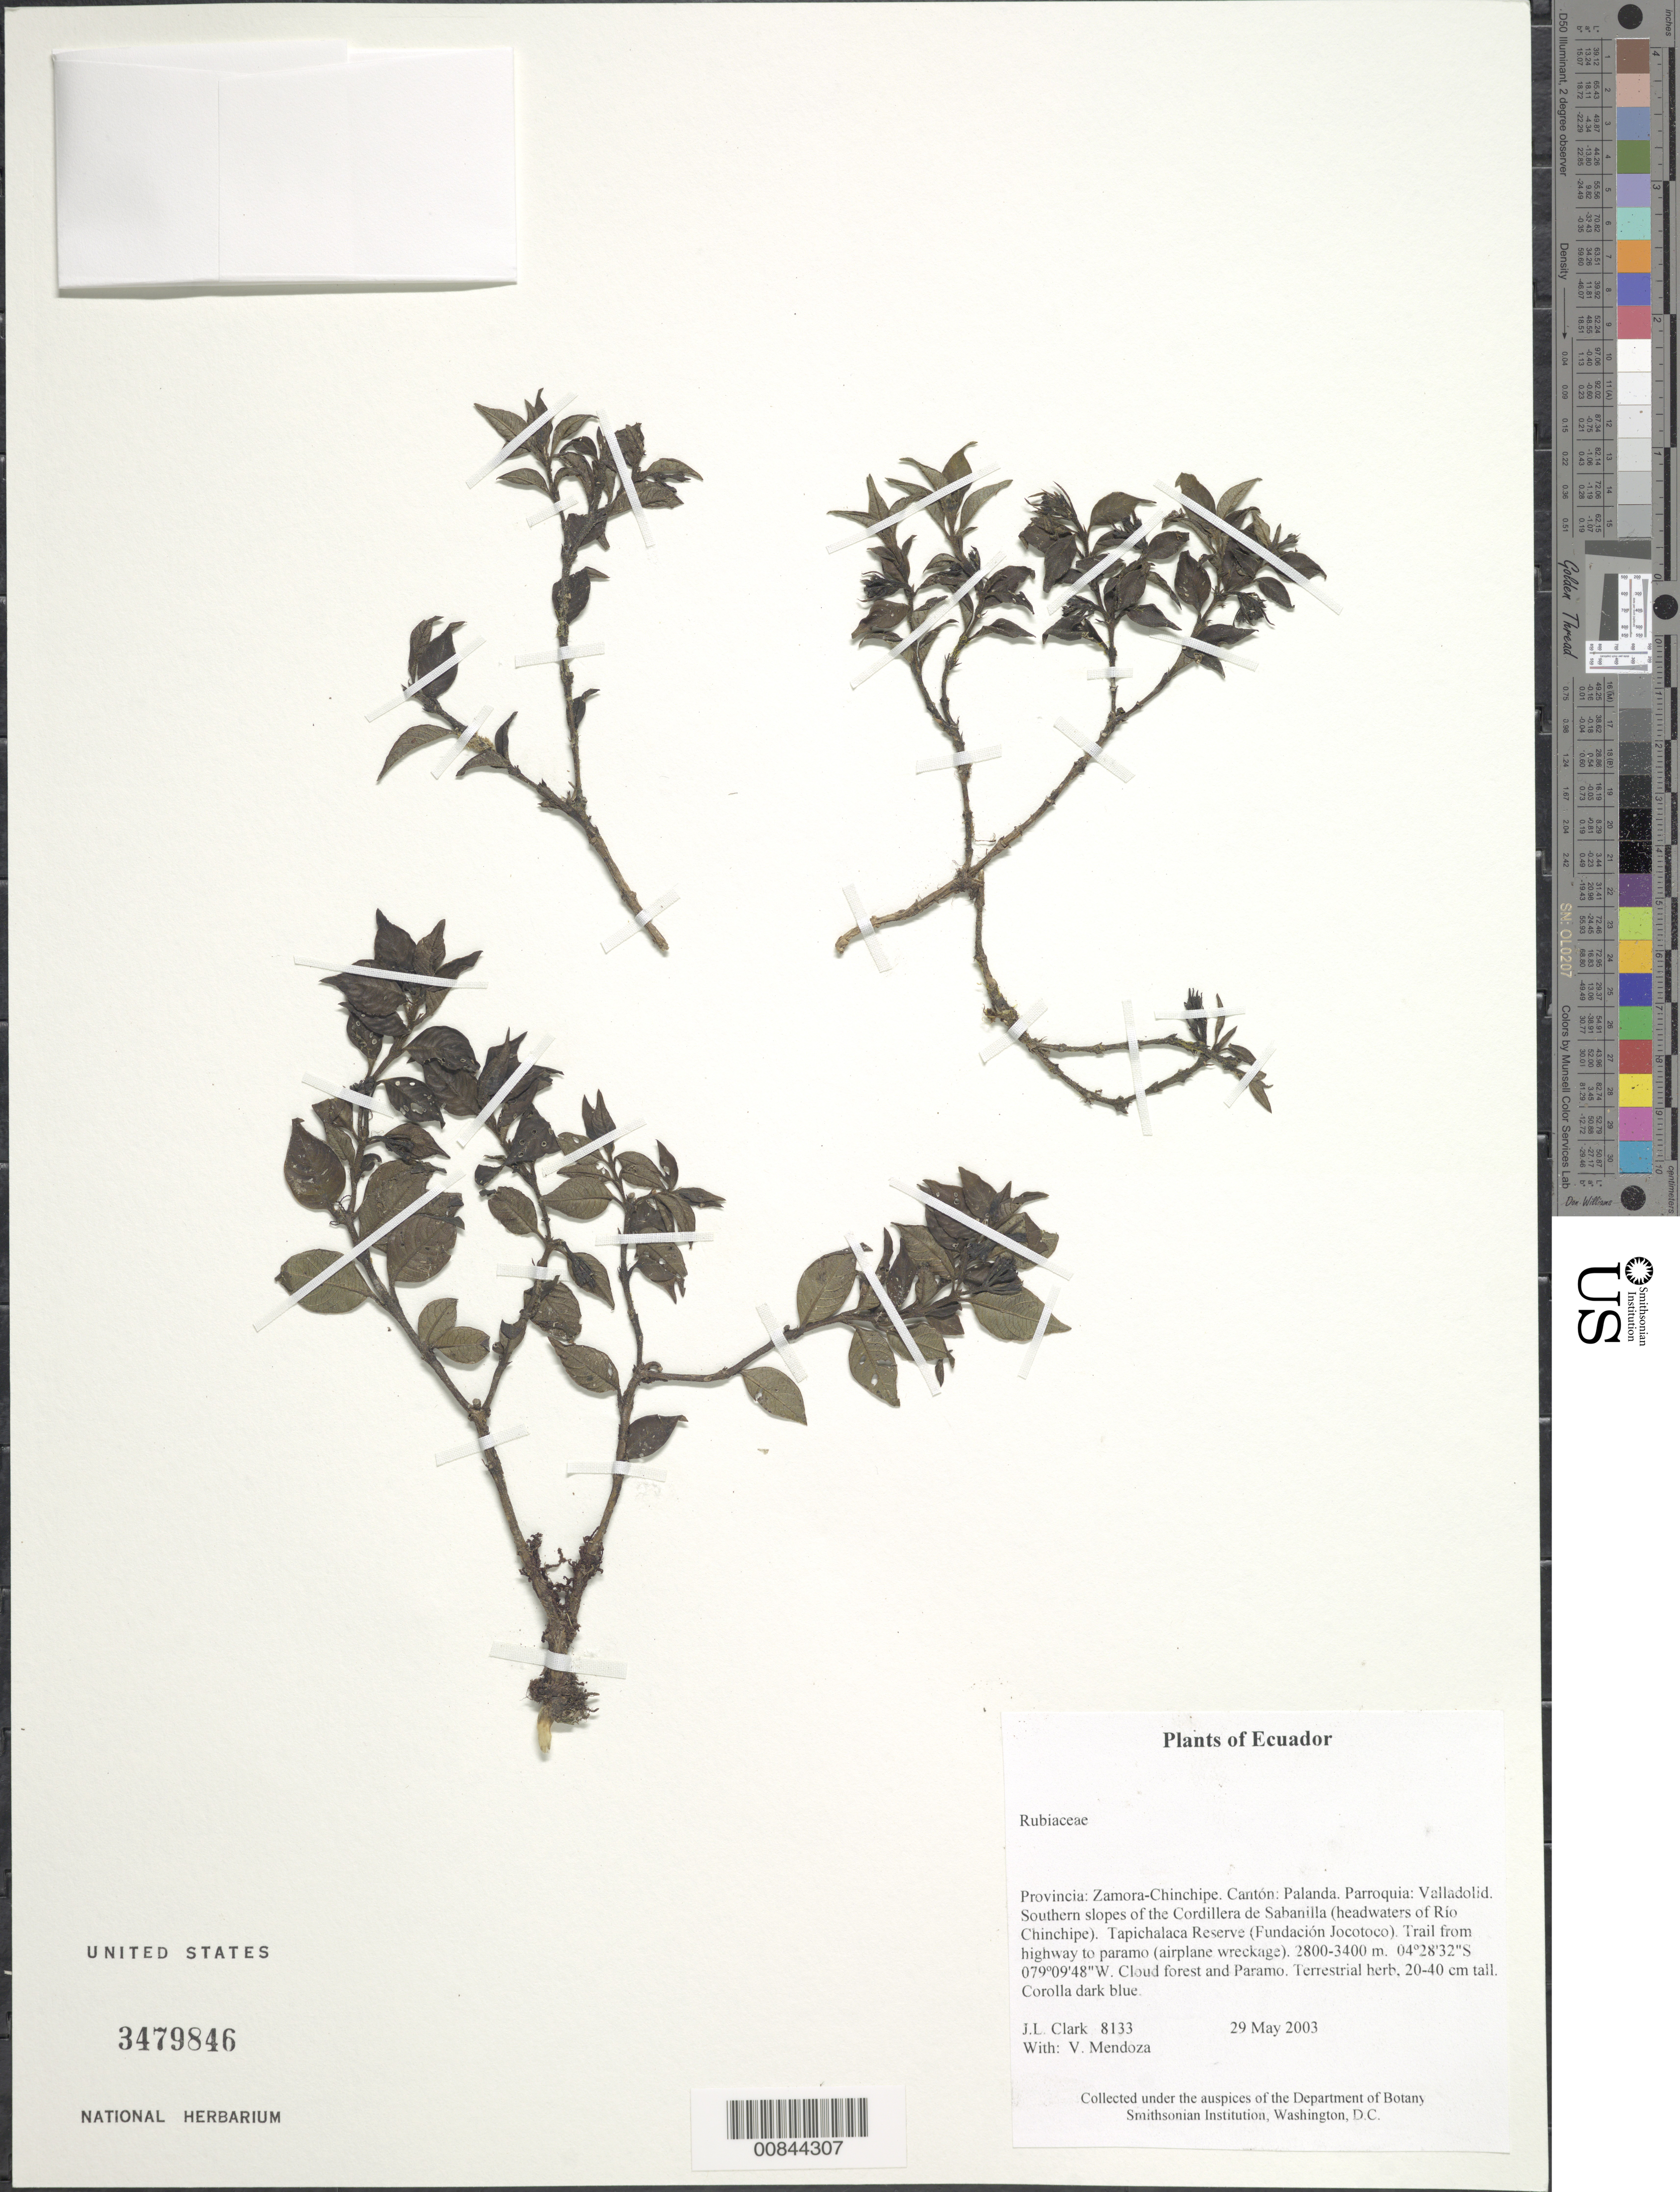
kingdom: Plantae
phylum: Tracheophyta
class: Magnoliopsida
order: Gentianales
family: Rubiaceae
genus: Palicourea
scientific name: Palicourea lobbii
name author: Standl.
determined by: Kirkbride, J. H., Jr.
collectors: J. L. Clark & V. Mendoza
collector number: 08133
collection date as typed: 29 May 2003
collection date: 2003-05-29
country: Ecuador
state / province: Zamora-Chinchipe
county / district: Palanda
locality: Parroquia: Valladolid. Southern slopes of the Cordillera de Sabanilla (headwaters of Río Chinchipe). Tapichalaca Reserve (Fundación Jocotoco). Trail from highway to paramo (airplane wreckage).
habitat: Cloud forest and Paramo.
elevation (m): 2800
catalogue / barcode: US 3479846